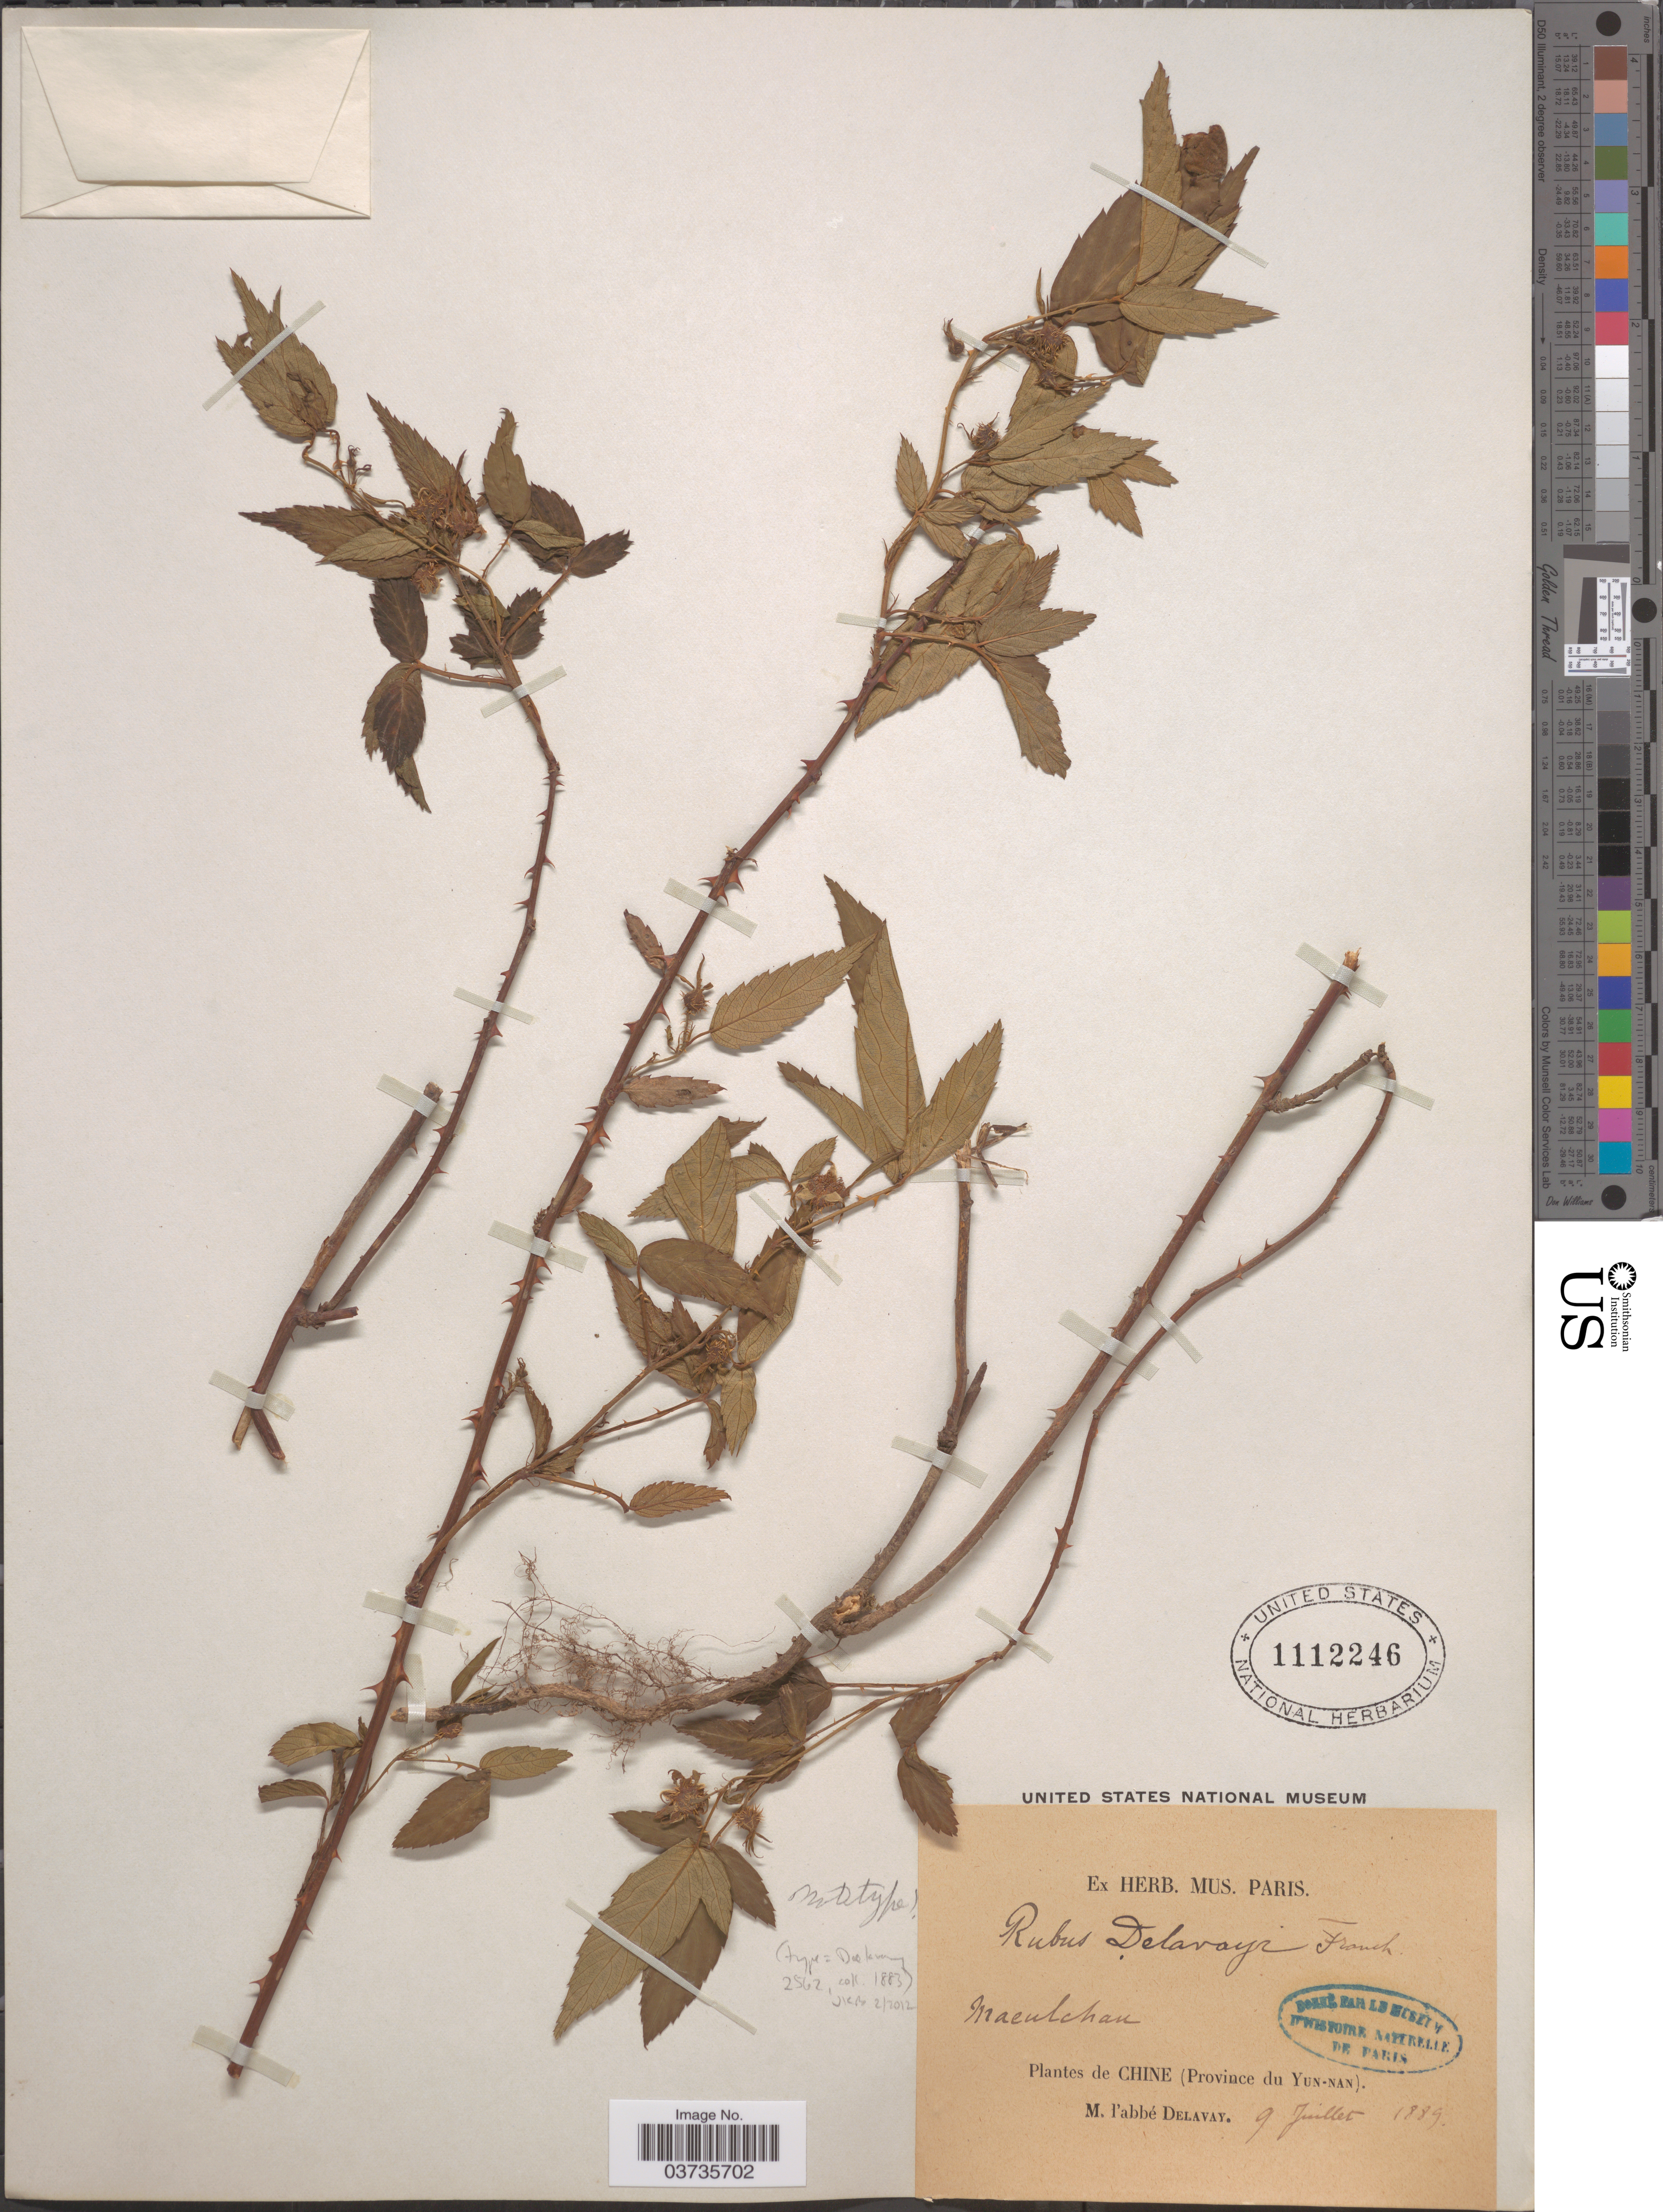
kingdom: Plantae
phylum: Tracheophyta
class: Magnoliopsida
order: Rosales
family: Rosaceae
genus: Rubus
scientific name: Rubus delavayi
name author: Franch.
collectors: P. Delavay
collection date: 1889-07-09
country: China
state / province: Yunnan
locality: Ma-cul-chan.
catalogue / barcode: US 1112246